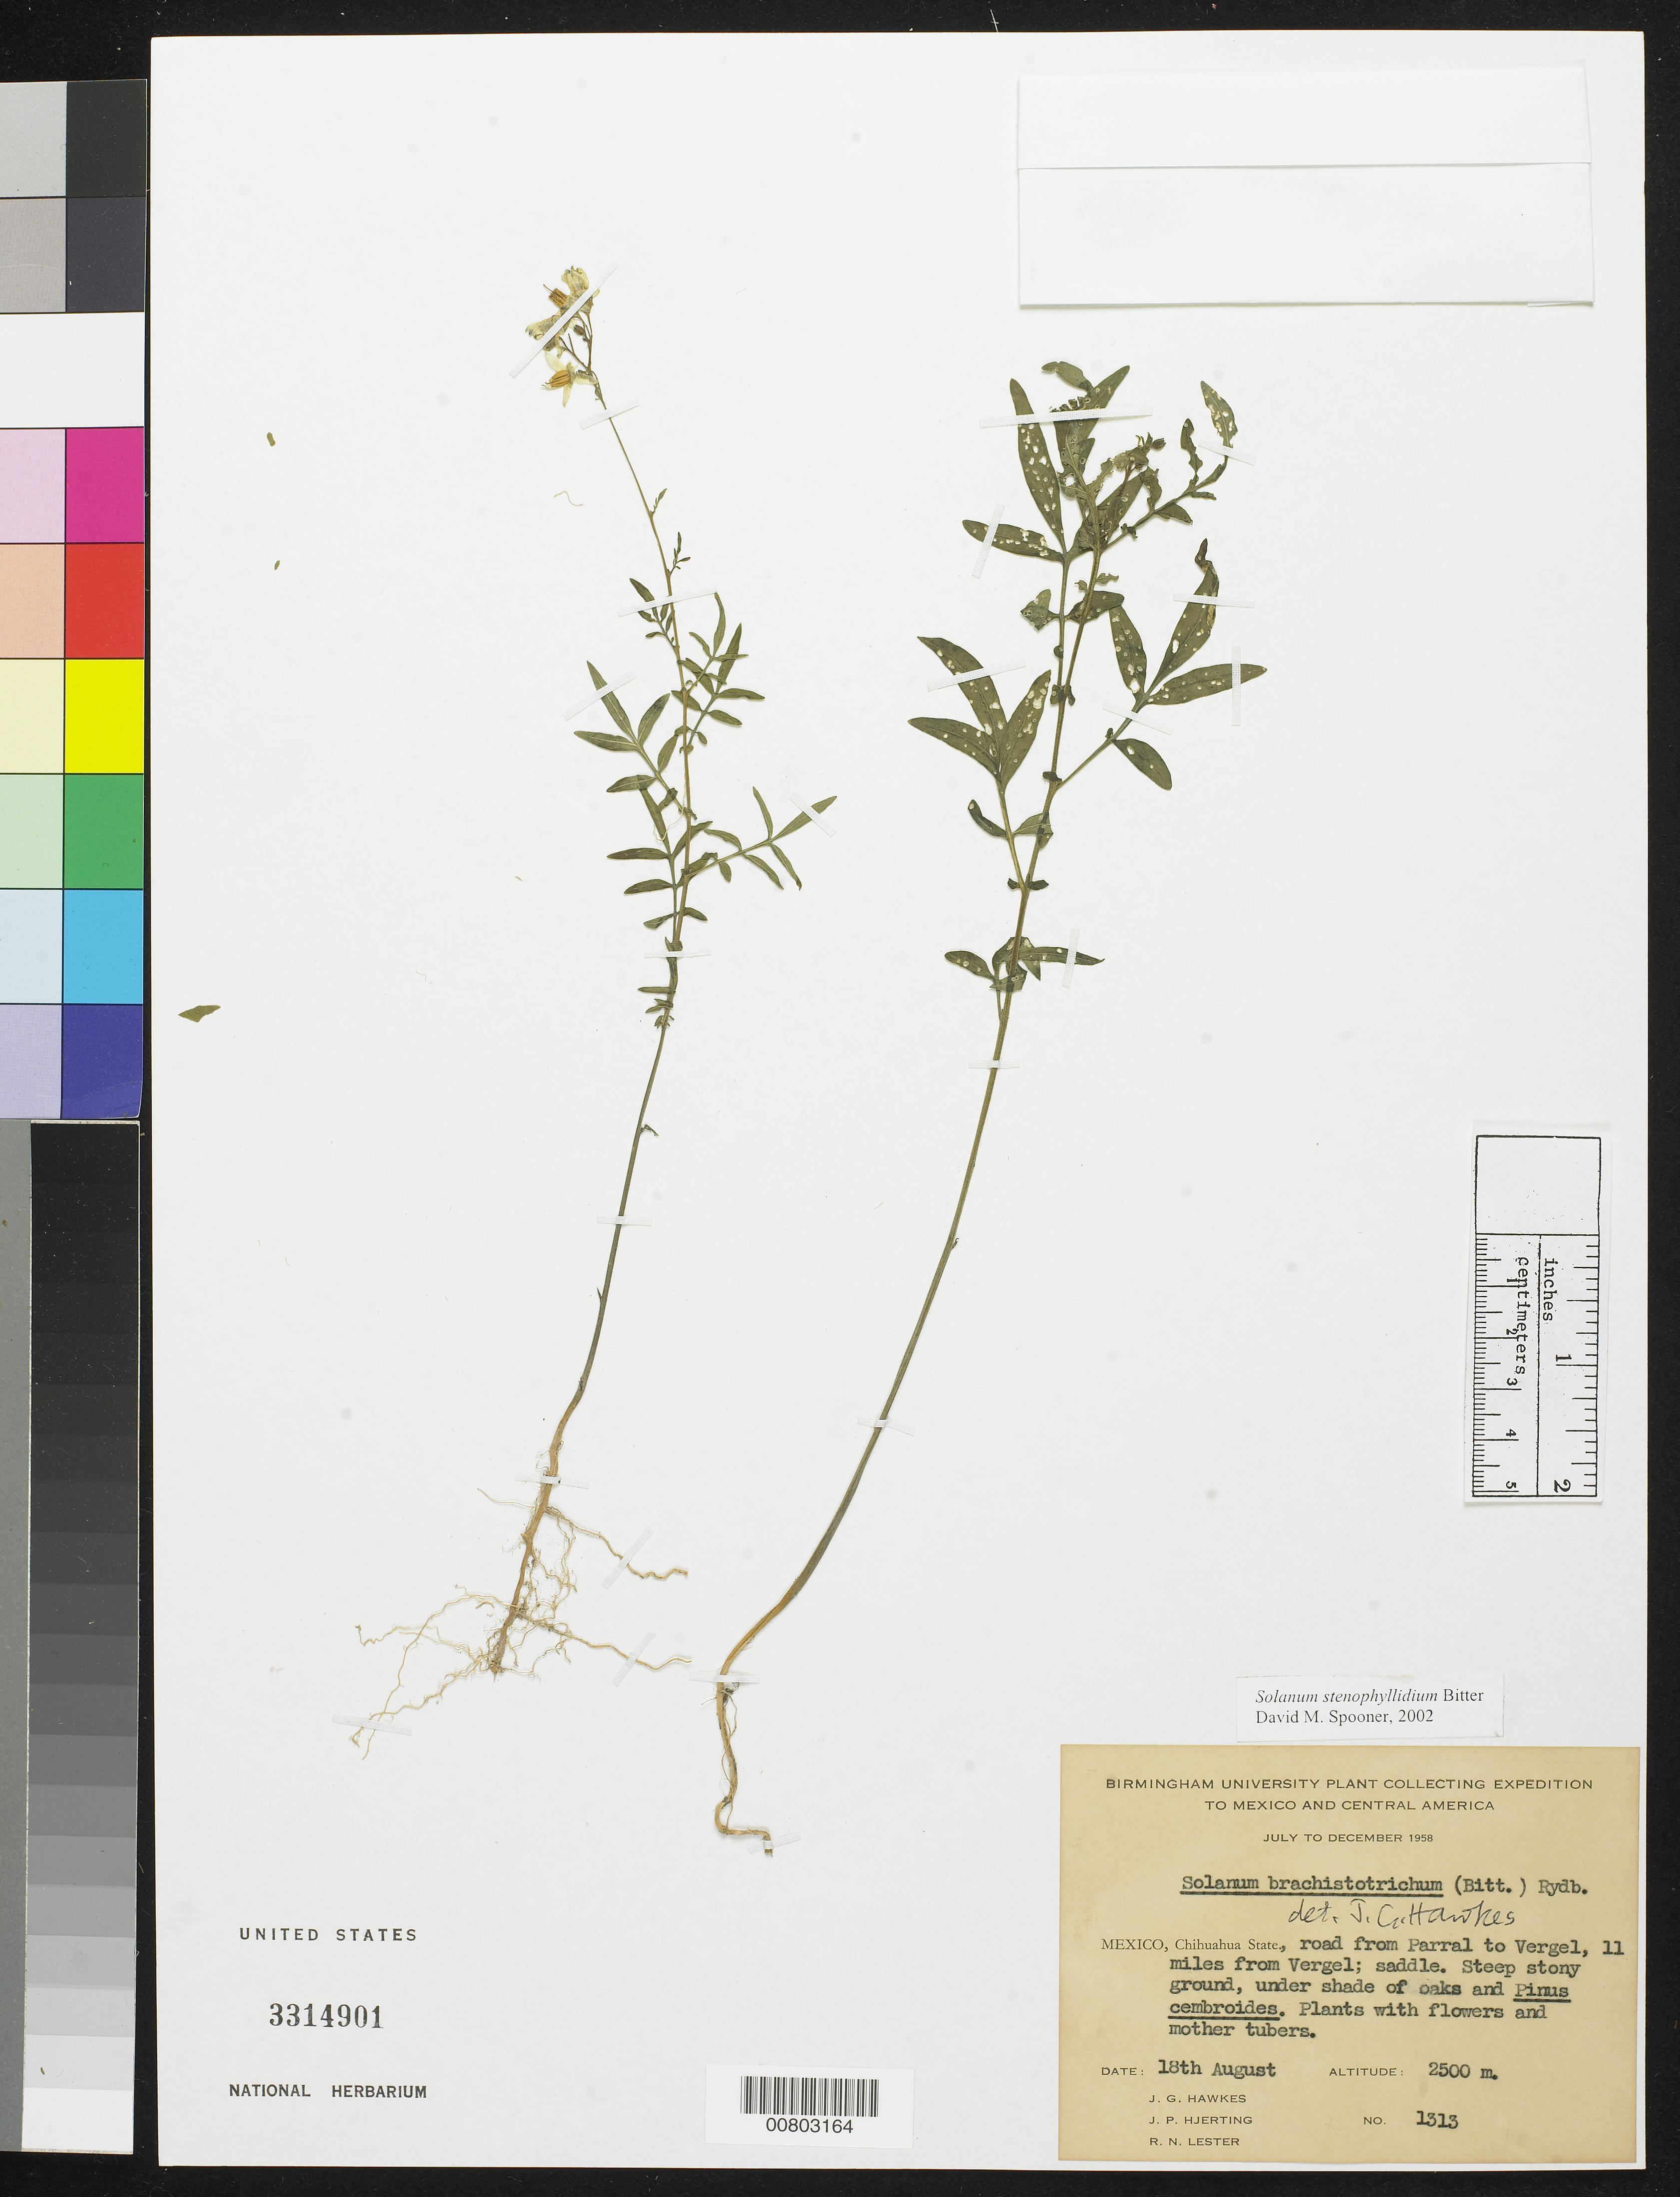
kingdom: Plantae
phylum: Tracheophyta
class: Magnoliopsida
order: Solanales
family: Solanaceae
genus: Solanum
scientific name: Solanum stenophyllidium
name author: Bitter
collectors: J. G. Hawkes, J. P. Hjerting & R. Lester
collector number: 1313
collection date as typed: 18 Aug 1958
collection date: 1958-08-18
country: Mexico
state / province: Chihuahua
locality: Road from Parral to Vergel, 11 miles from Vergel, Chihuahua.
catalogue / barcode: US 3314901